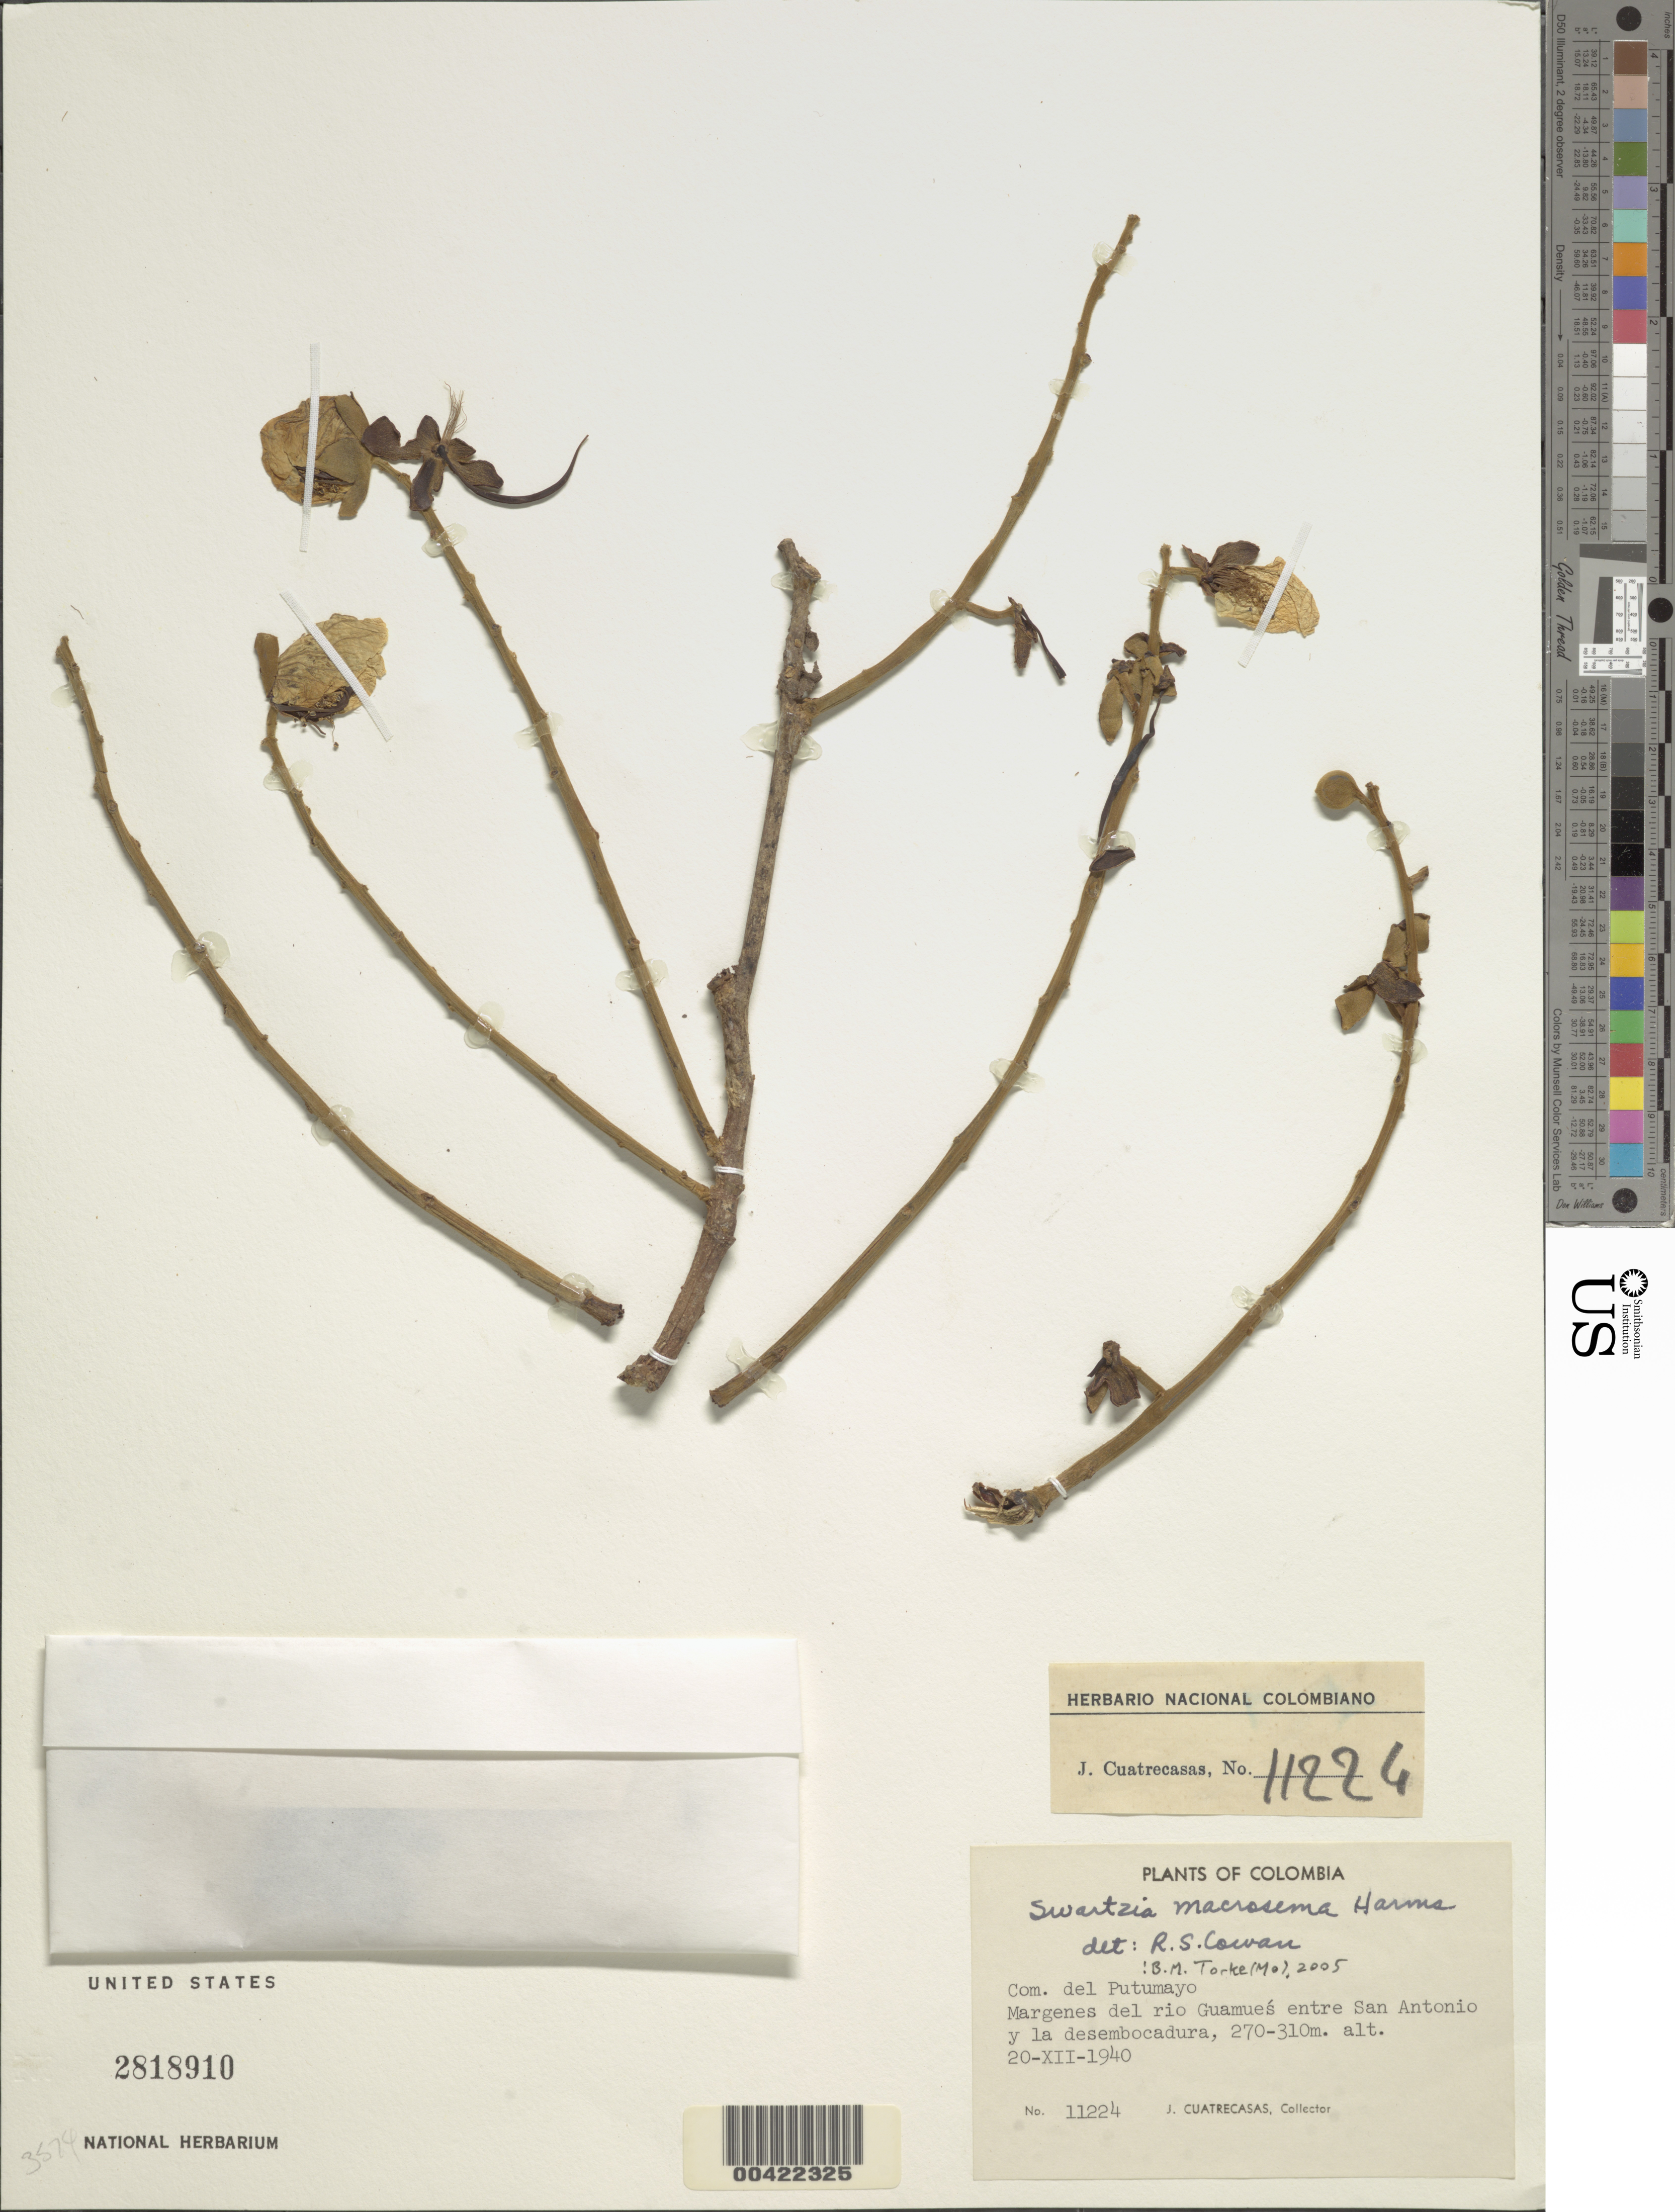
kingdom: Plantae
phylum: Tracheophyta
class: Magnoliopsida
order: Fabales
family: Fabaceae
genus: Swartzia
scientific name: Swartzia macrosema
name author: Harms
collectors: J. Cuatrecasas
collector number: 11224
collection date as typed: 20 Dec 1940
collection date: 1940-12-20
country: Colombia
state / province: Putumayo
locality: San Antonia y la des Embocadura; Rio guanues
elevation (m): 270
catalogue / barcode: US 2818910